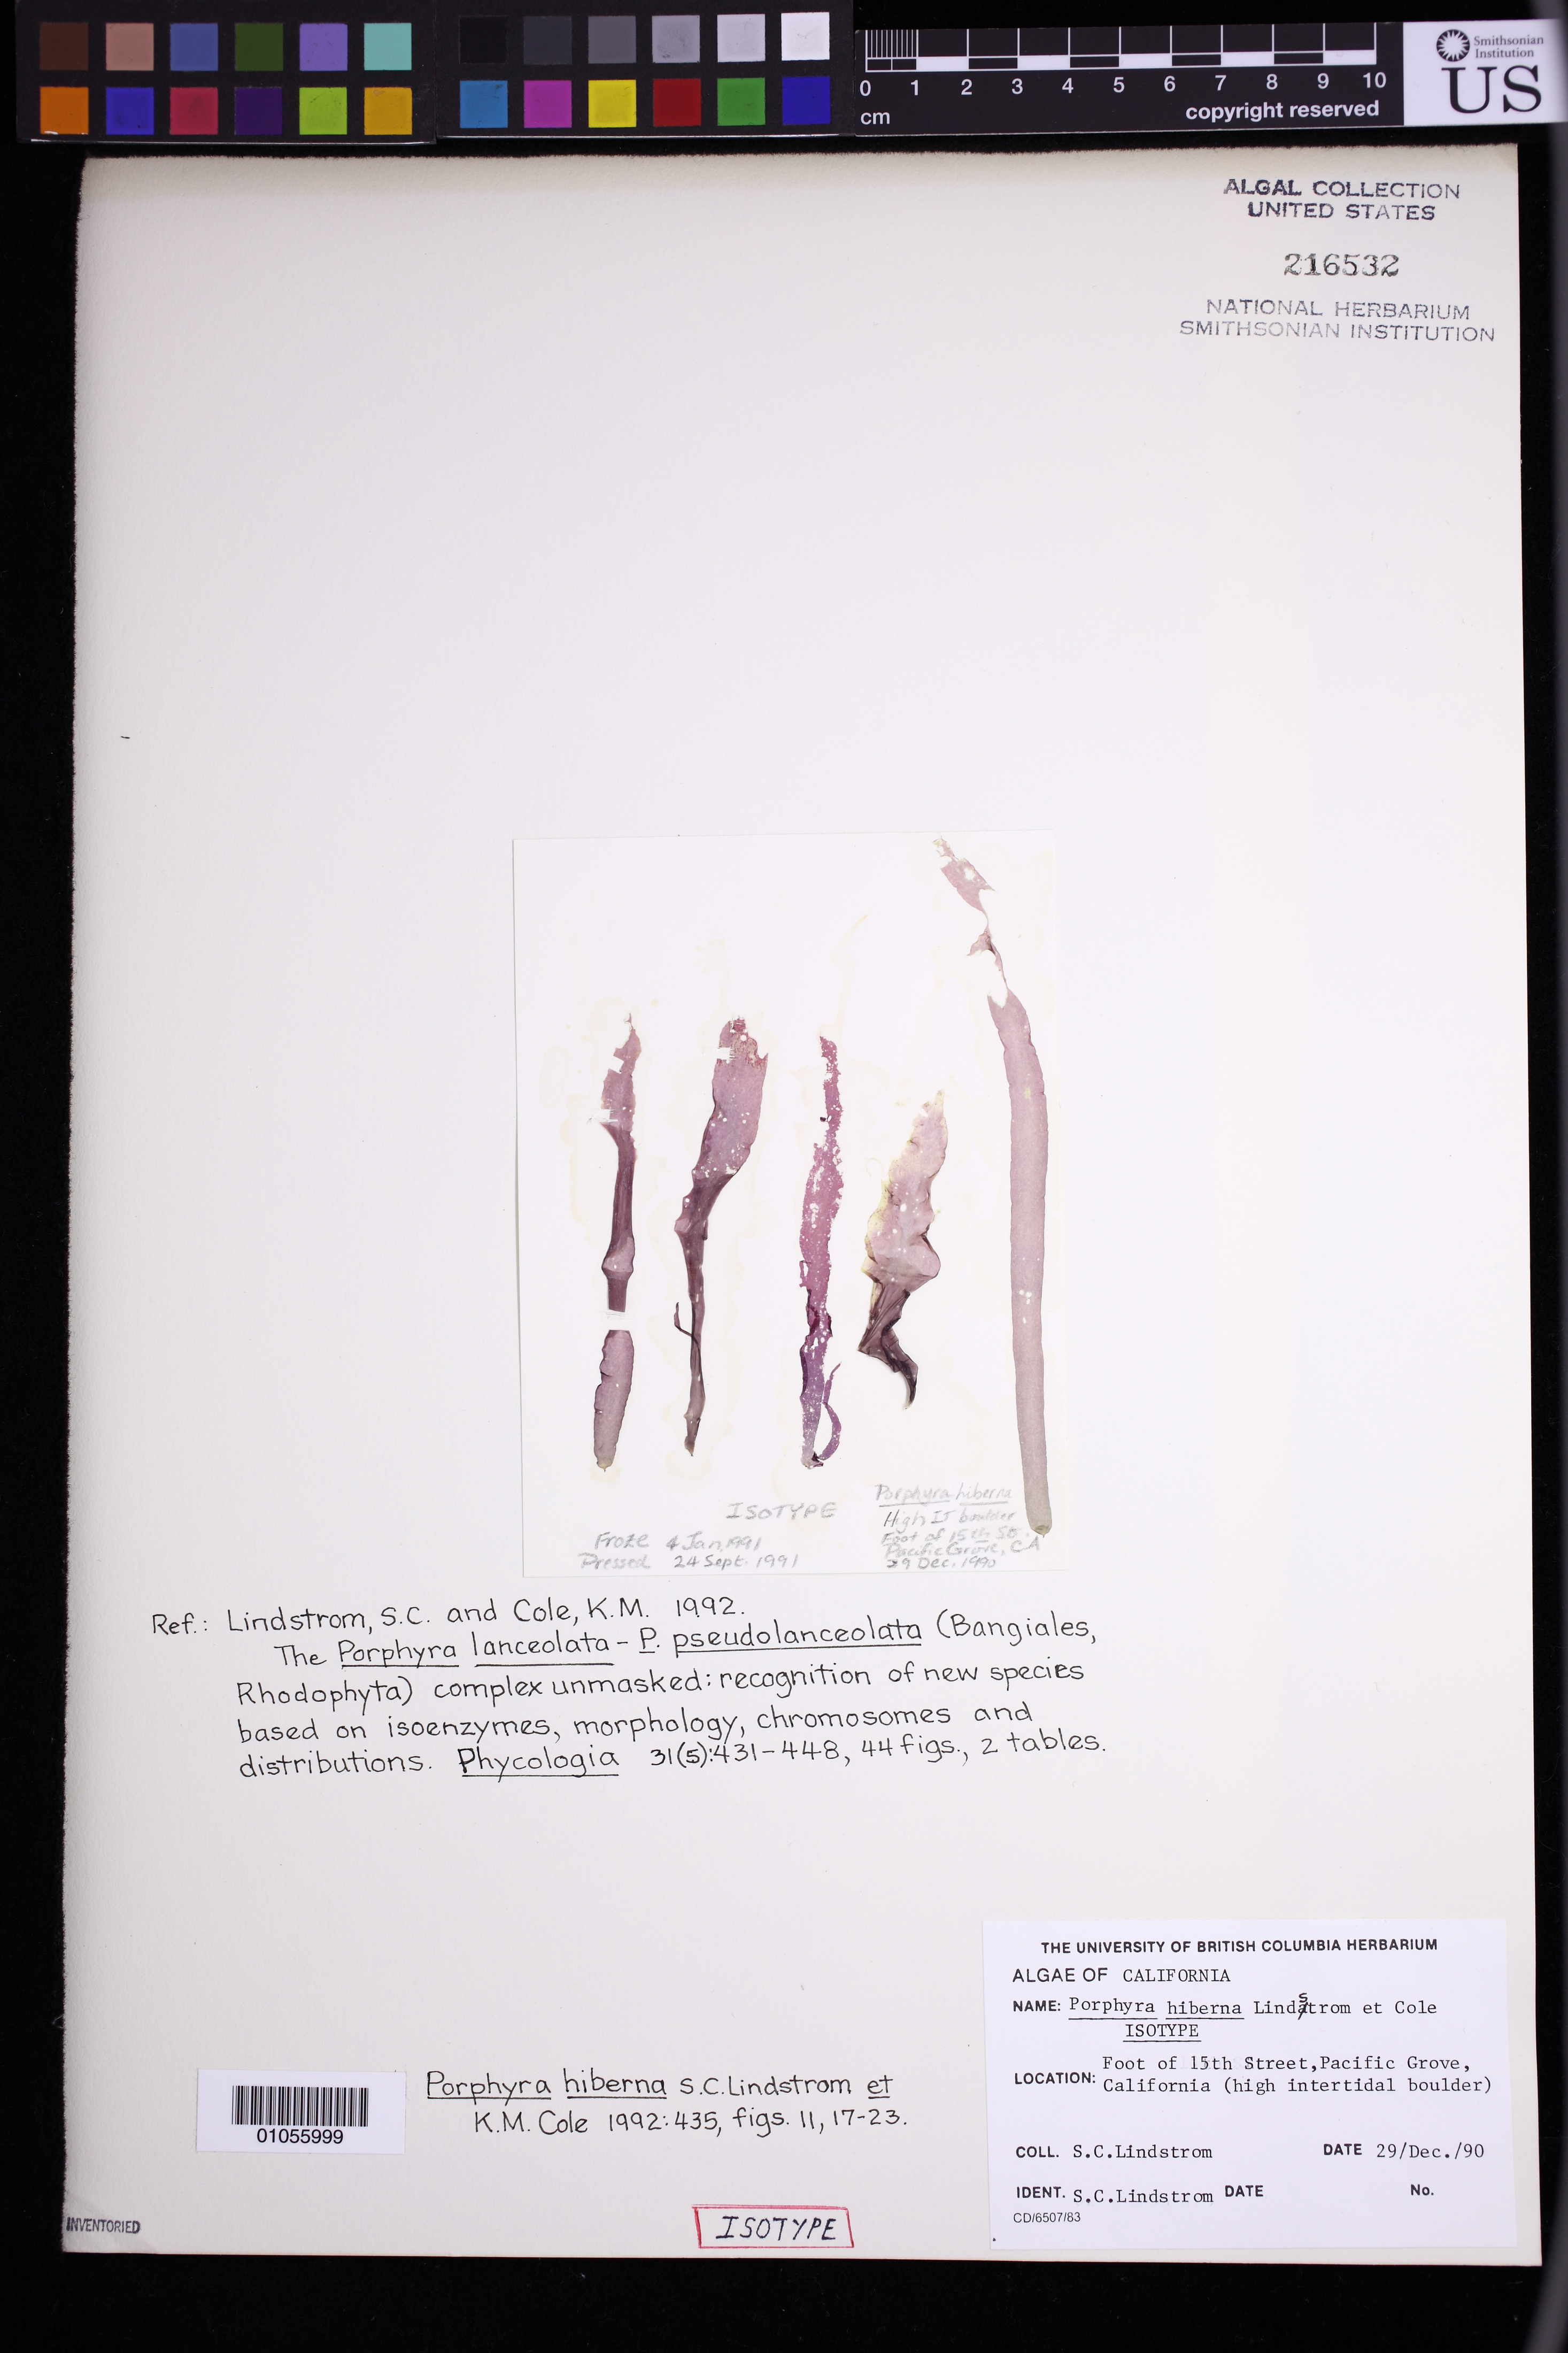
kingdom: Plantae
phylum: Rhodophyta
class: Bangiophyceae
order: Bangiales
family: Bangiaceae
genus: Porphyra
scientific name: Porphyra hiberna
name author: S.C. Lindstrom & K.M. Cole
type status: Isotype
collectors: S. Lindstrom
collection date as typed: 29 Dec 1990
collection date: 1990-12-29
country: United States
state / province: California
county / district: Monterey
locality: Pacific Grove, foot of 15th Street.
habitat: High intertidal boulder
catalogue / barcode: US 216532